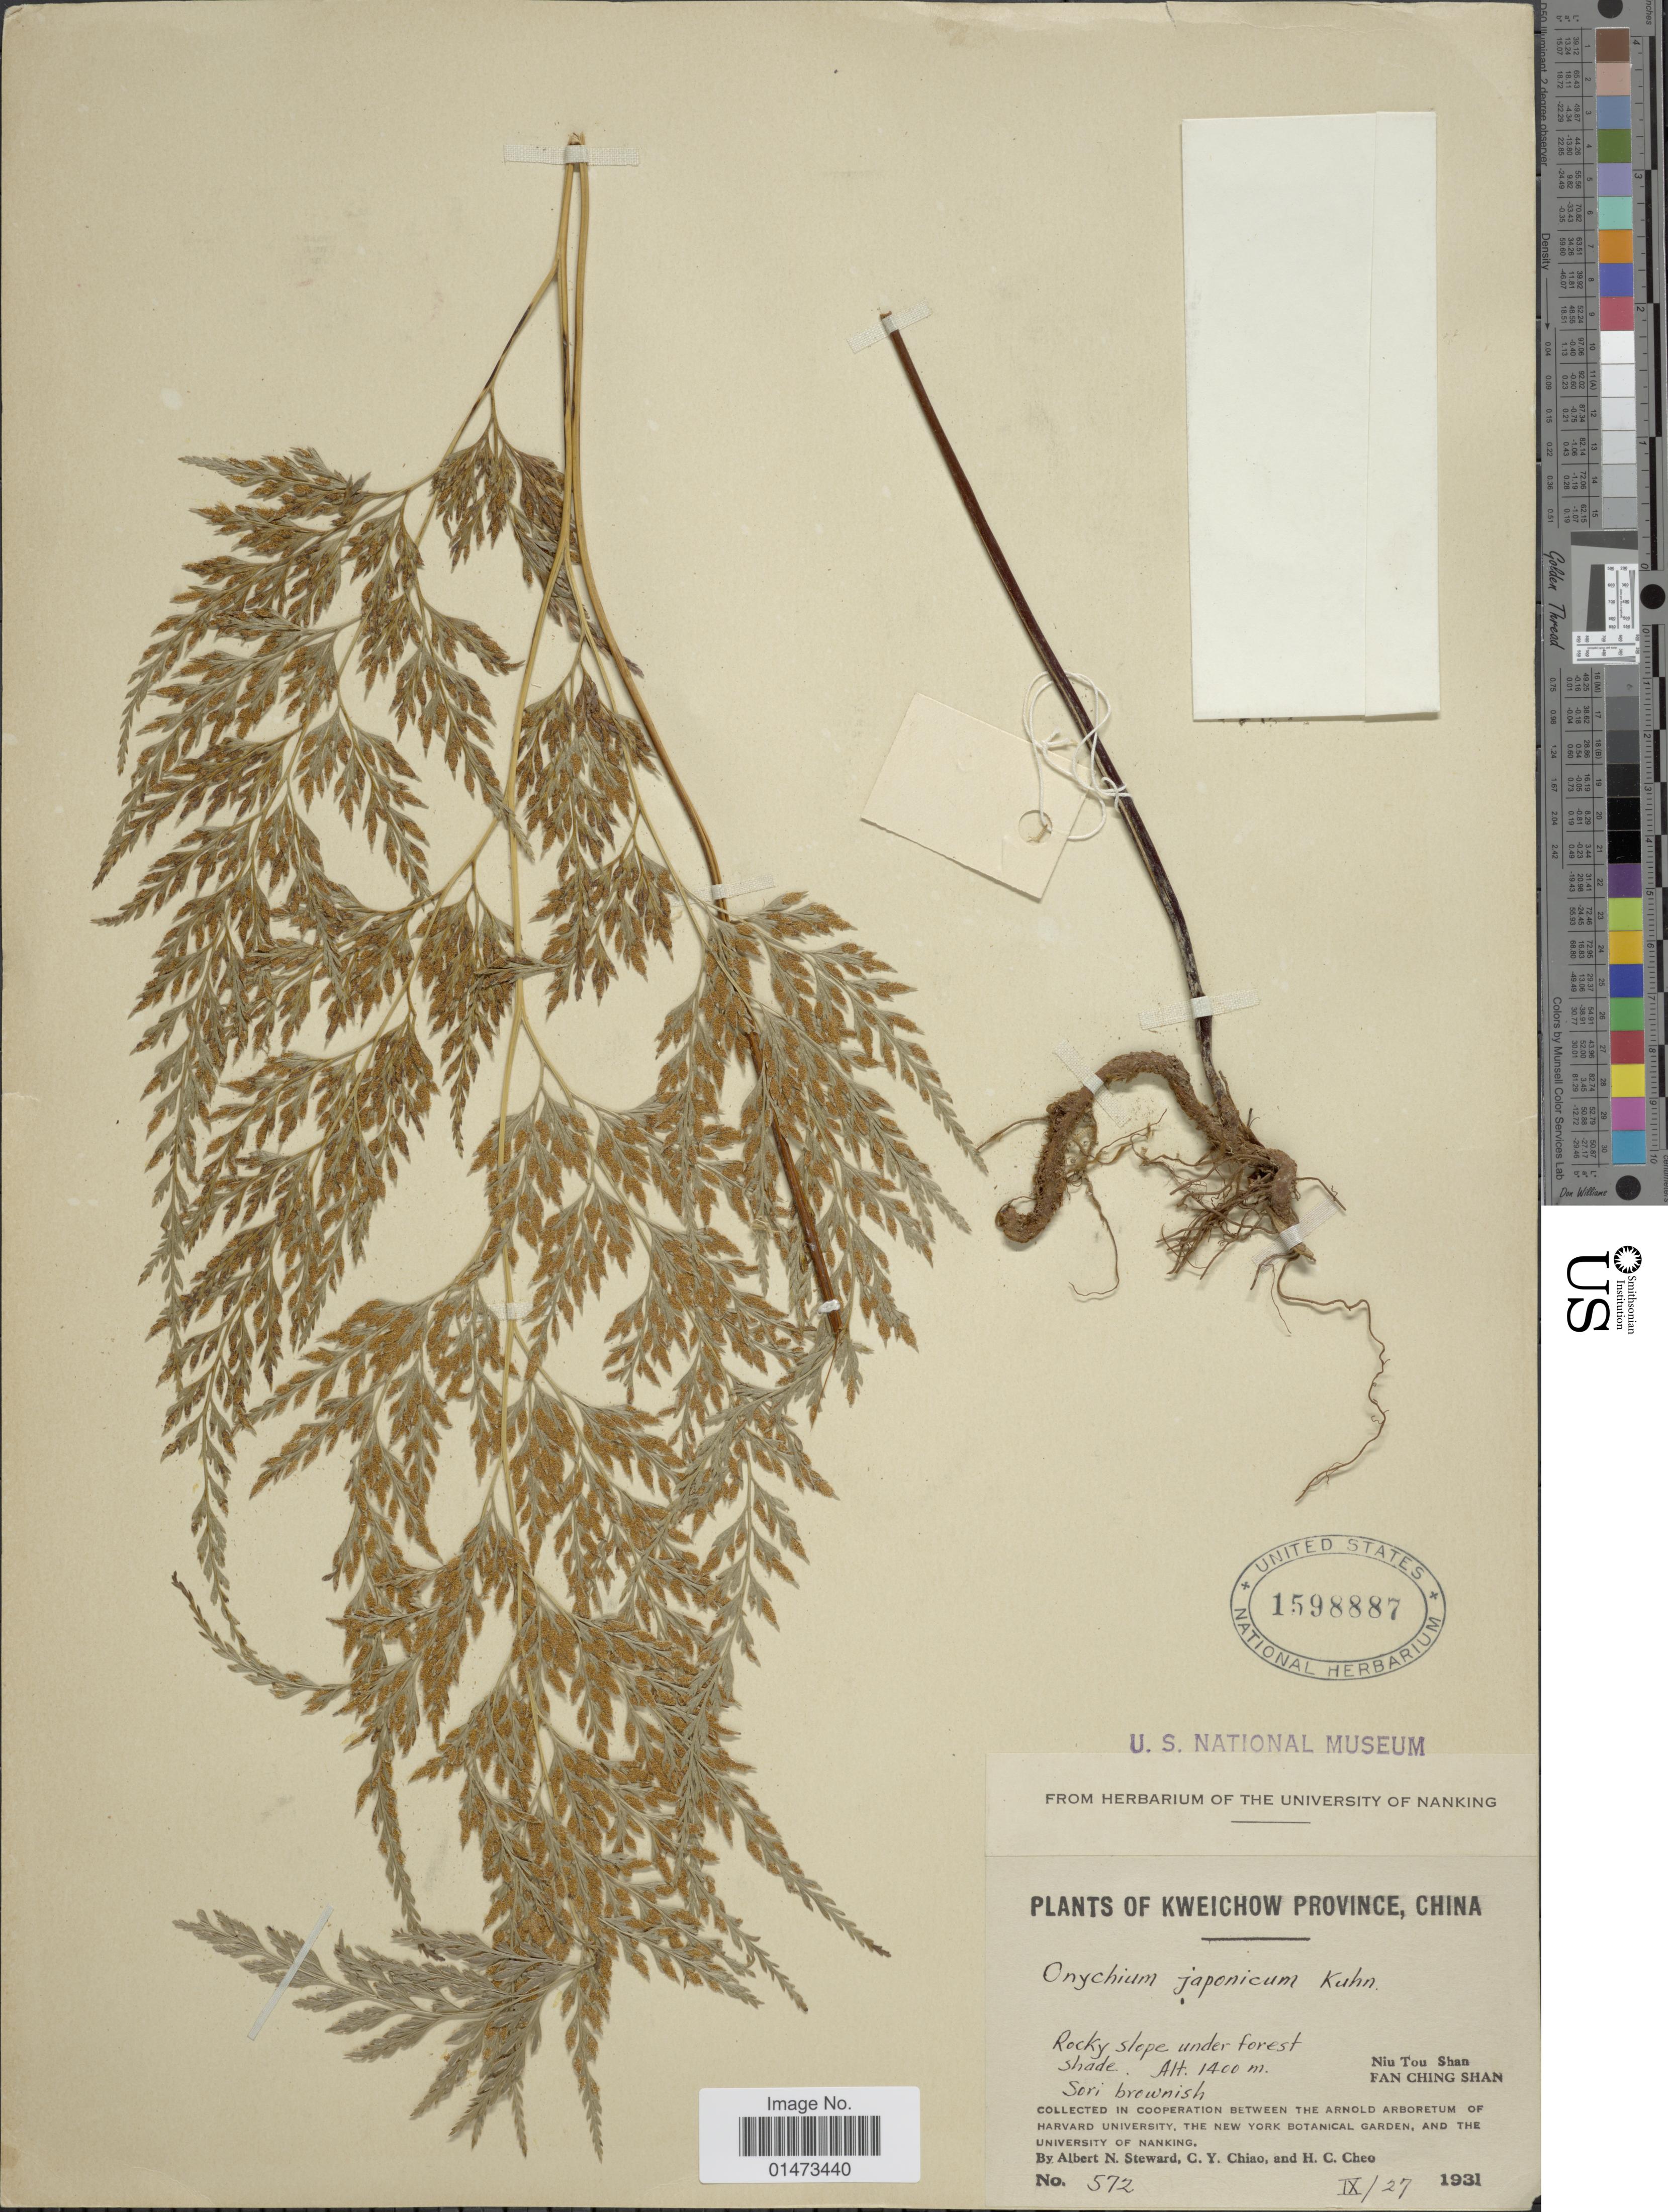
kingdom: Plantae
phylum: Tracheophyta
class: Polypodiopsida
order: Polypodiales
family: Pteridaceae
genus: Onychium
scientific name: Onychium japonicum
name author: (Thunb.) Kunze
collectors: A. N. Steward, C. Y. Chiao & H. Cheo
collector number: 572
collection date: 1931-09-27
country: China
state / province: Guizhou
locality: Kweichow province, Niu Tou Shan, Fan Ching Shan.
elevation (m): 1400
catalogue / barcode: US 1598887